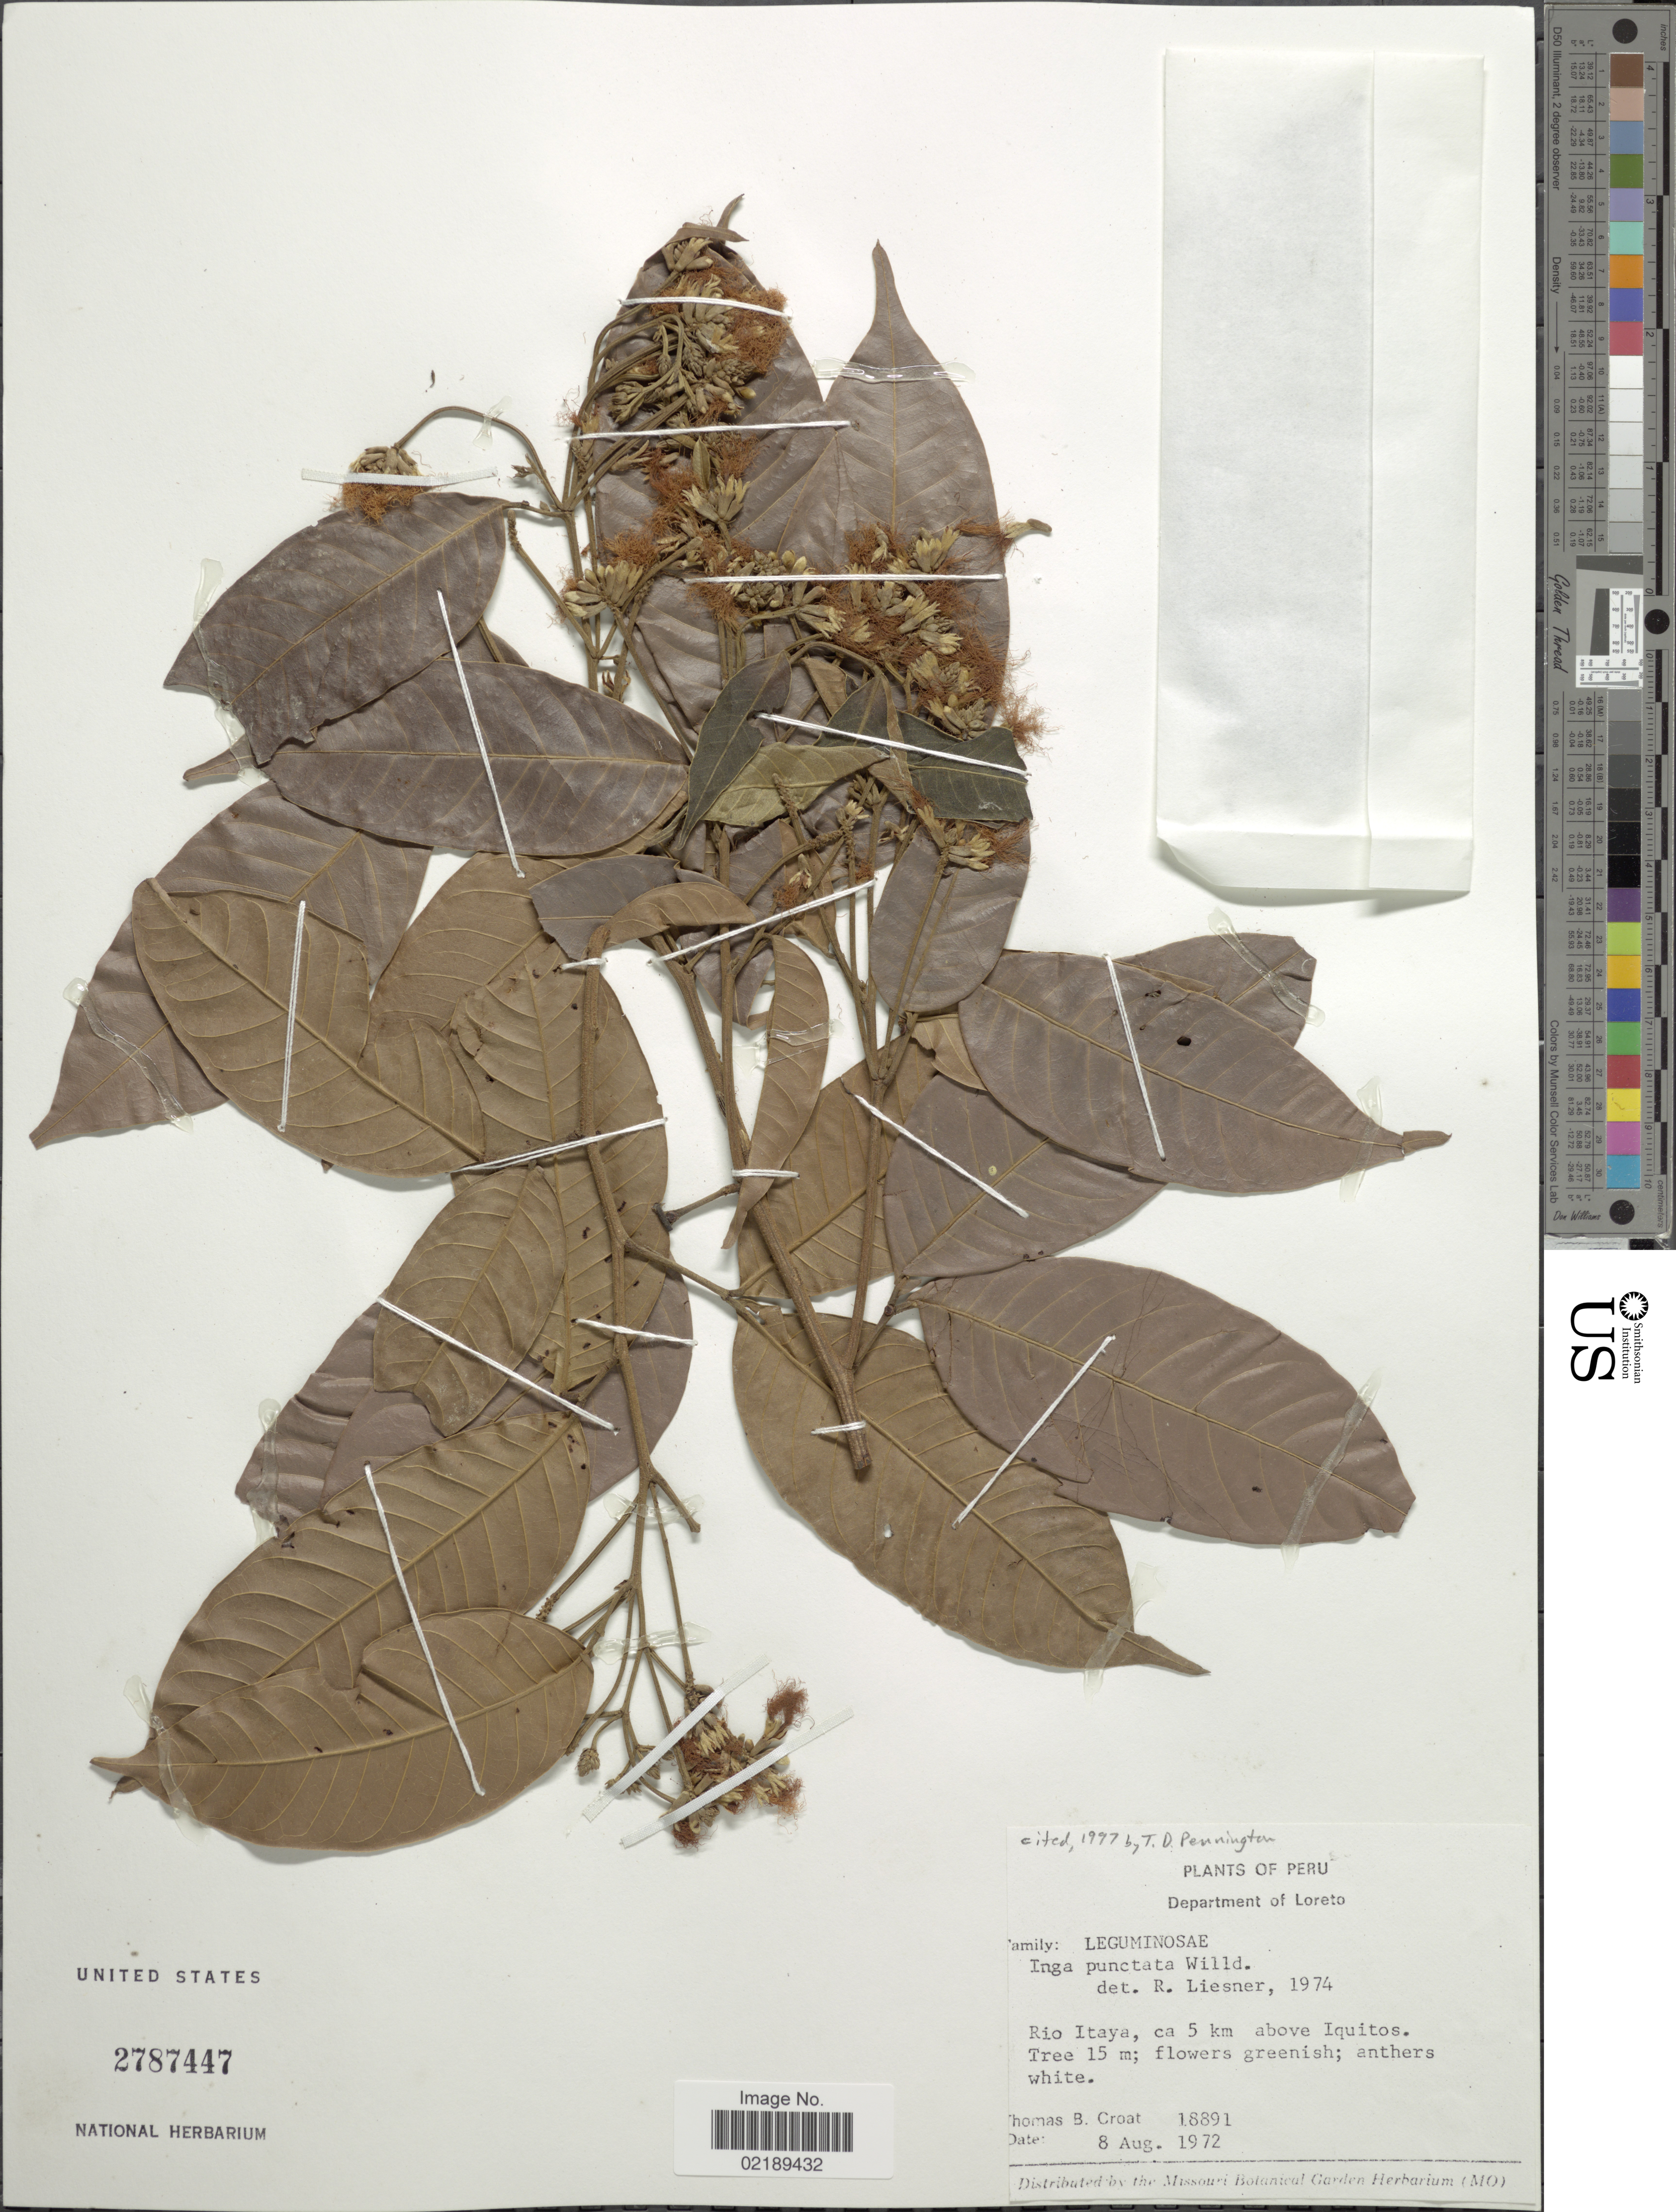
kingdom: Plantae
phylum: Tracheophyta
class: Magnoliopsida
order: Fabales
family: Fabaceae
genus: Inga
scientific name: Inga punctata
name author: Willd.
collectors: T. B. Croat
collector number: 18891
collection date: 1972-08-08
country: Peru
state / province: Loreto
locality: Rio Itaya, ca 5 km above Iquitos.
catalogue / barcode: US 2787447